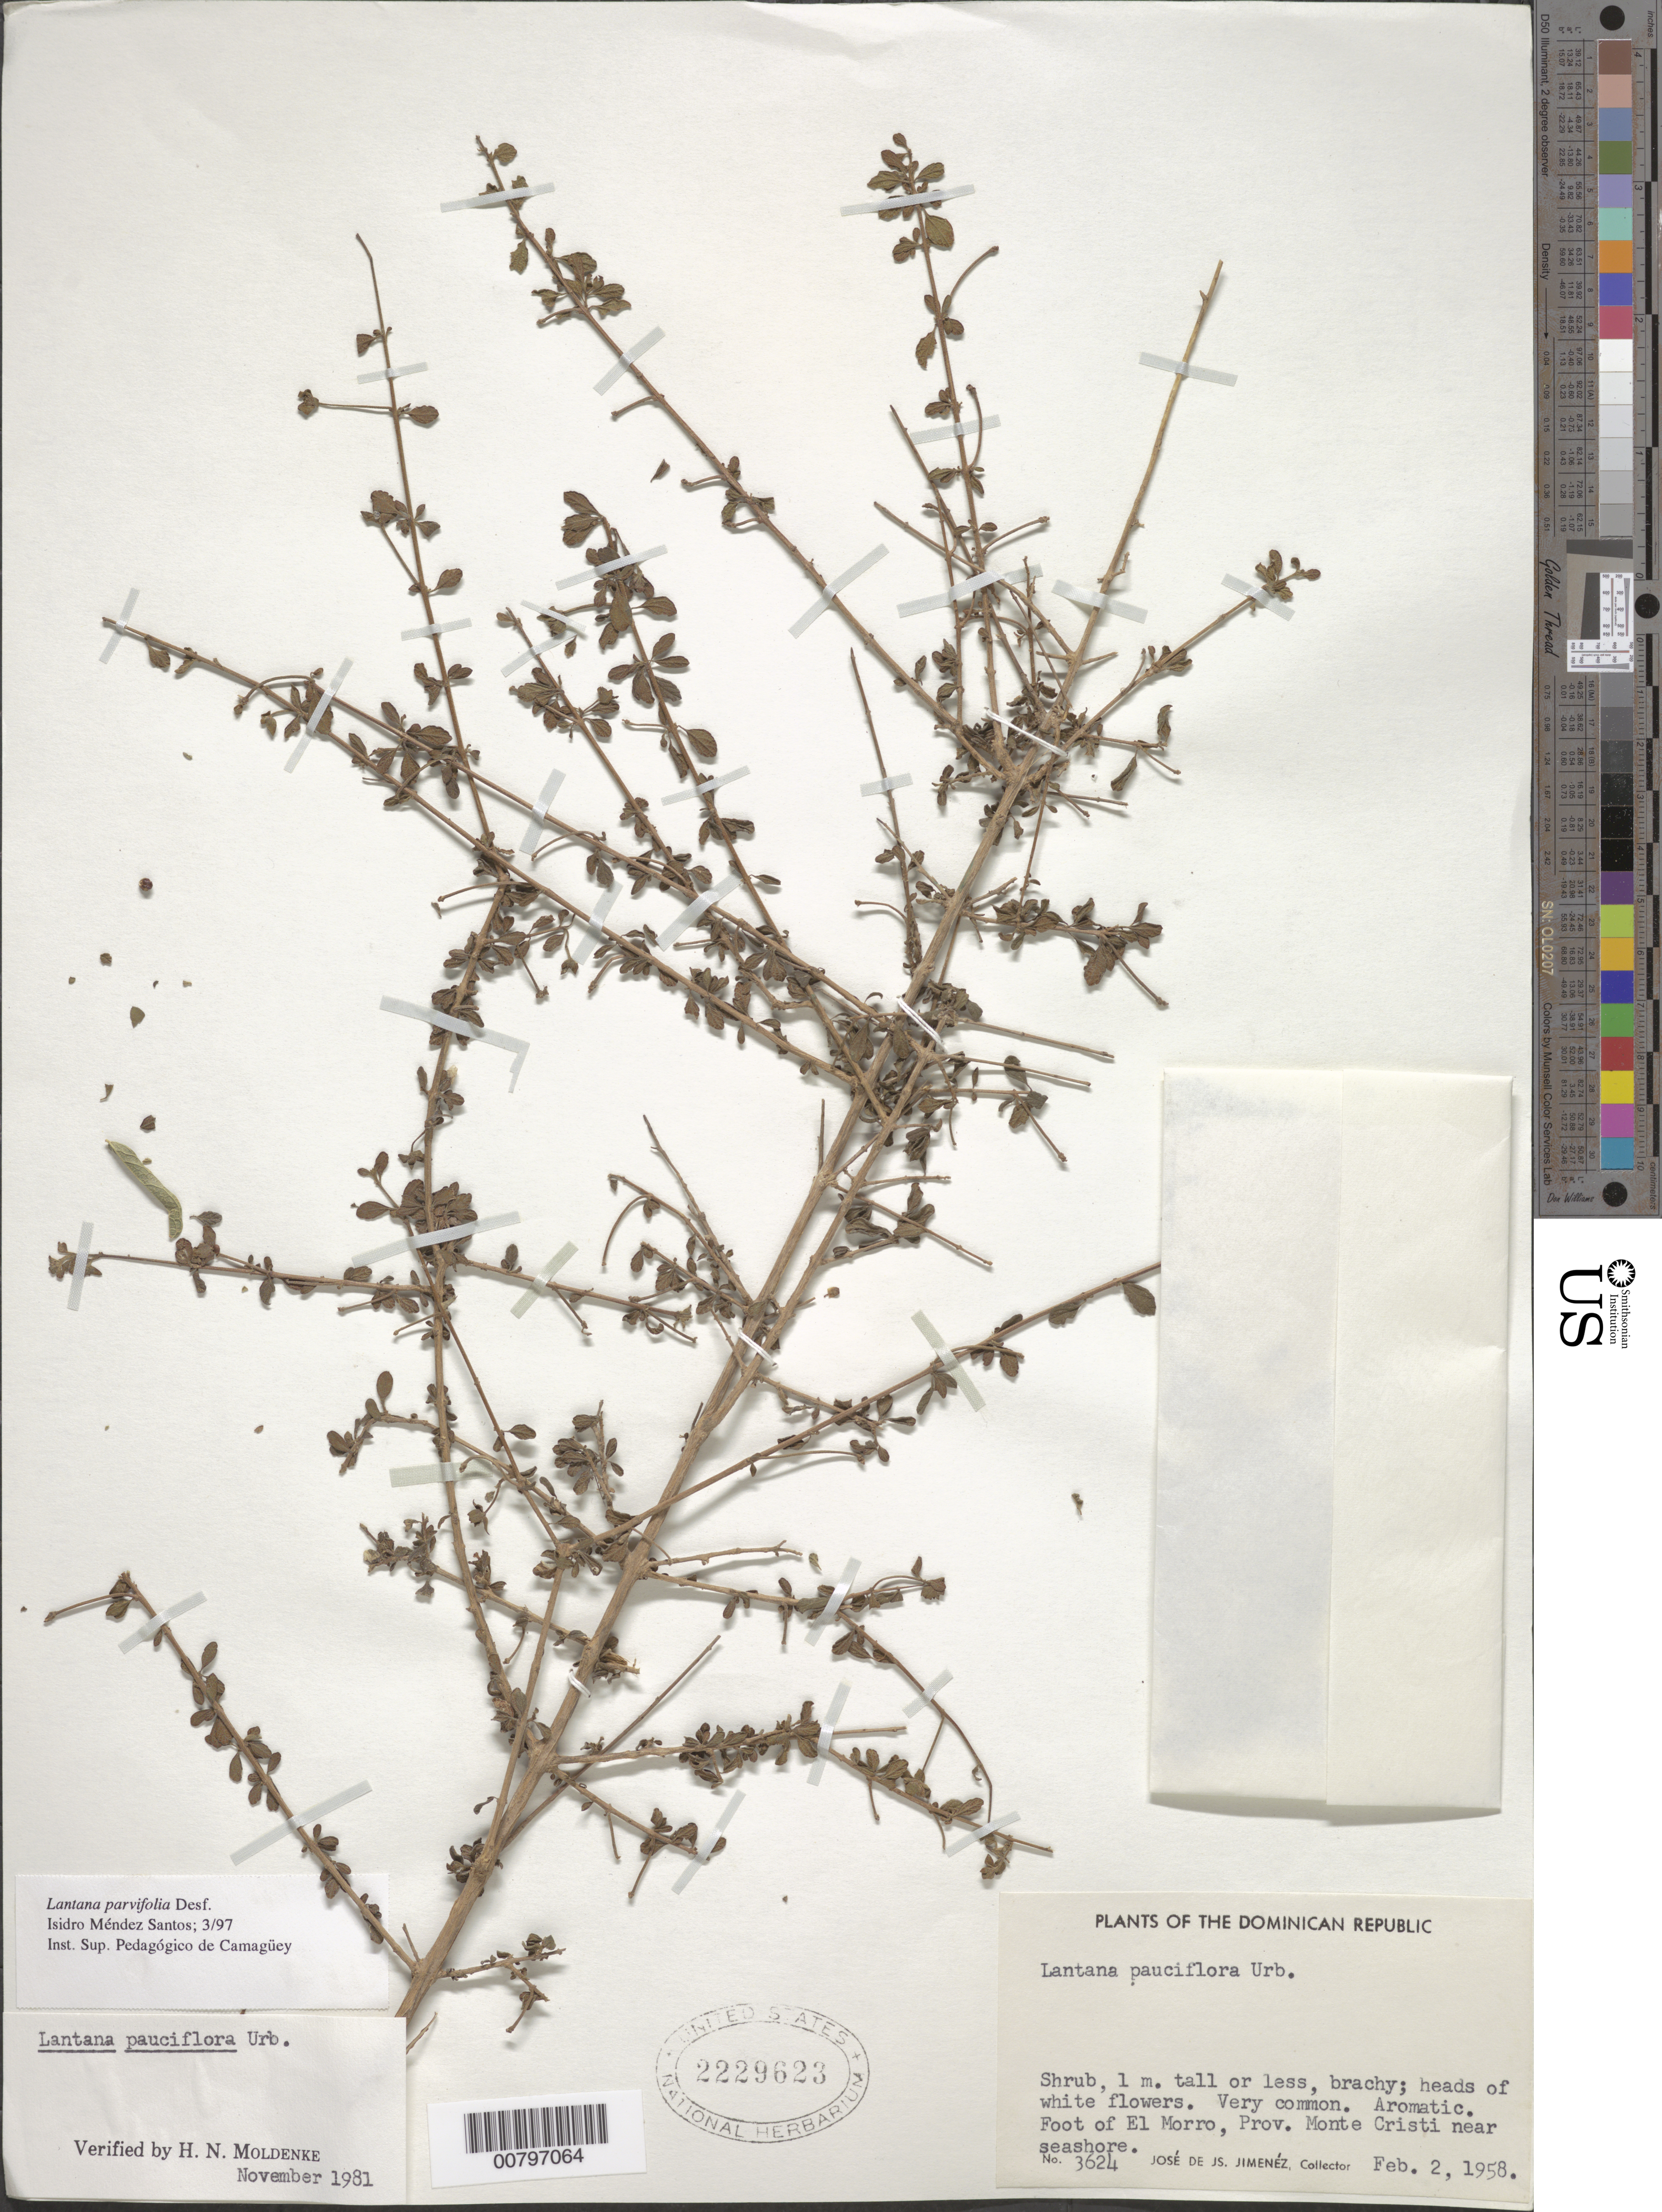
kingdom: Plantae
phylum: Tracheophyta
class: Magnoliopsida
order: Lamiales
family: Verbenaceae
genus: Lantana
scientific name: Lantana pauciflora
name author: Urb.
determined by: Méndez, Isidro E., (HIPC)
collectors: J. J. Jiménez Almonte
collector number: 3624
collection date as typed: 02 Feb 1958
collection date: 1958-02-02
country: Dominican Republic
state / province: Monte Cristi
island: Hispaniola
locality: Foot of El Morro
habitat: Near seashore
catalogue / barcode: US 2229623